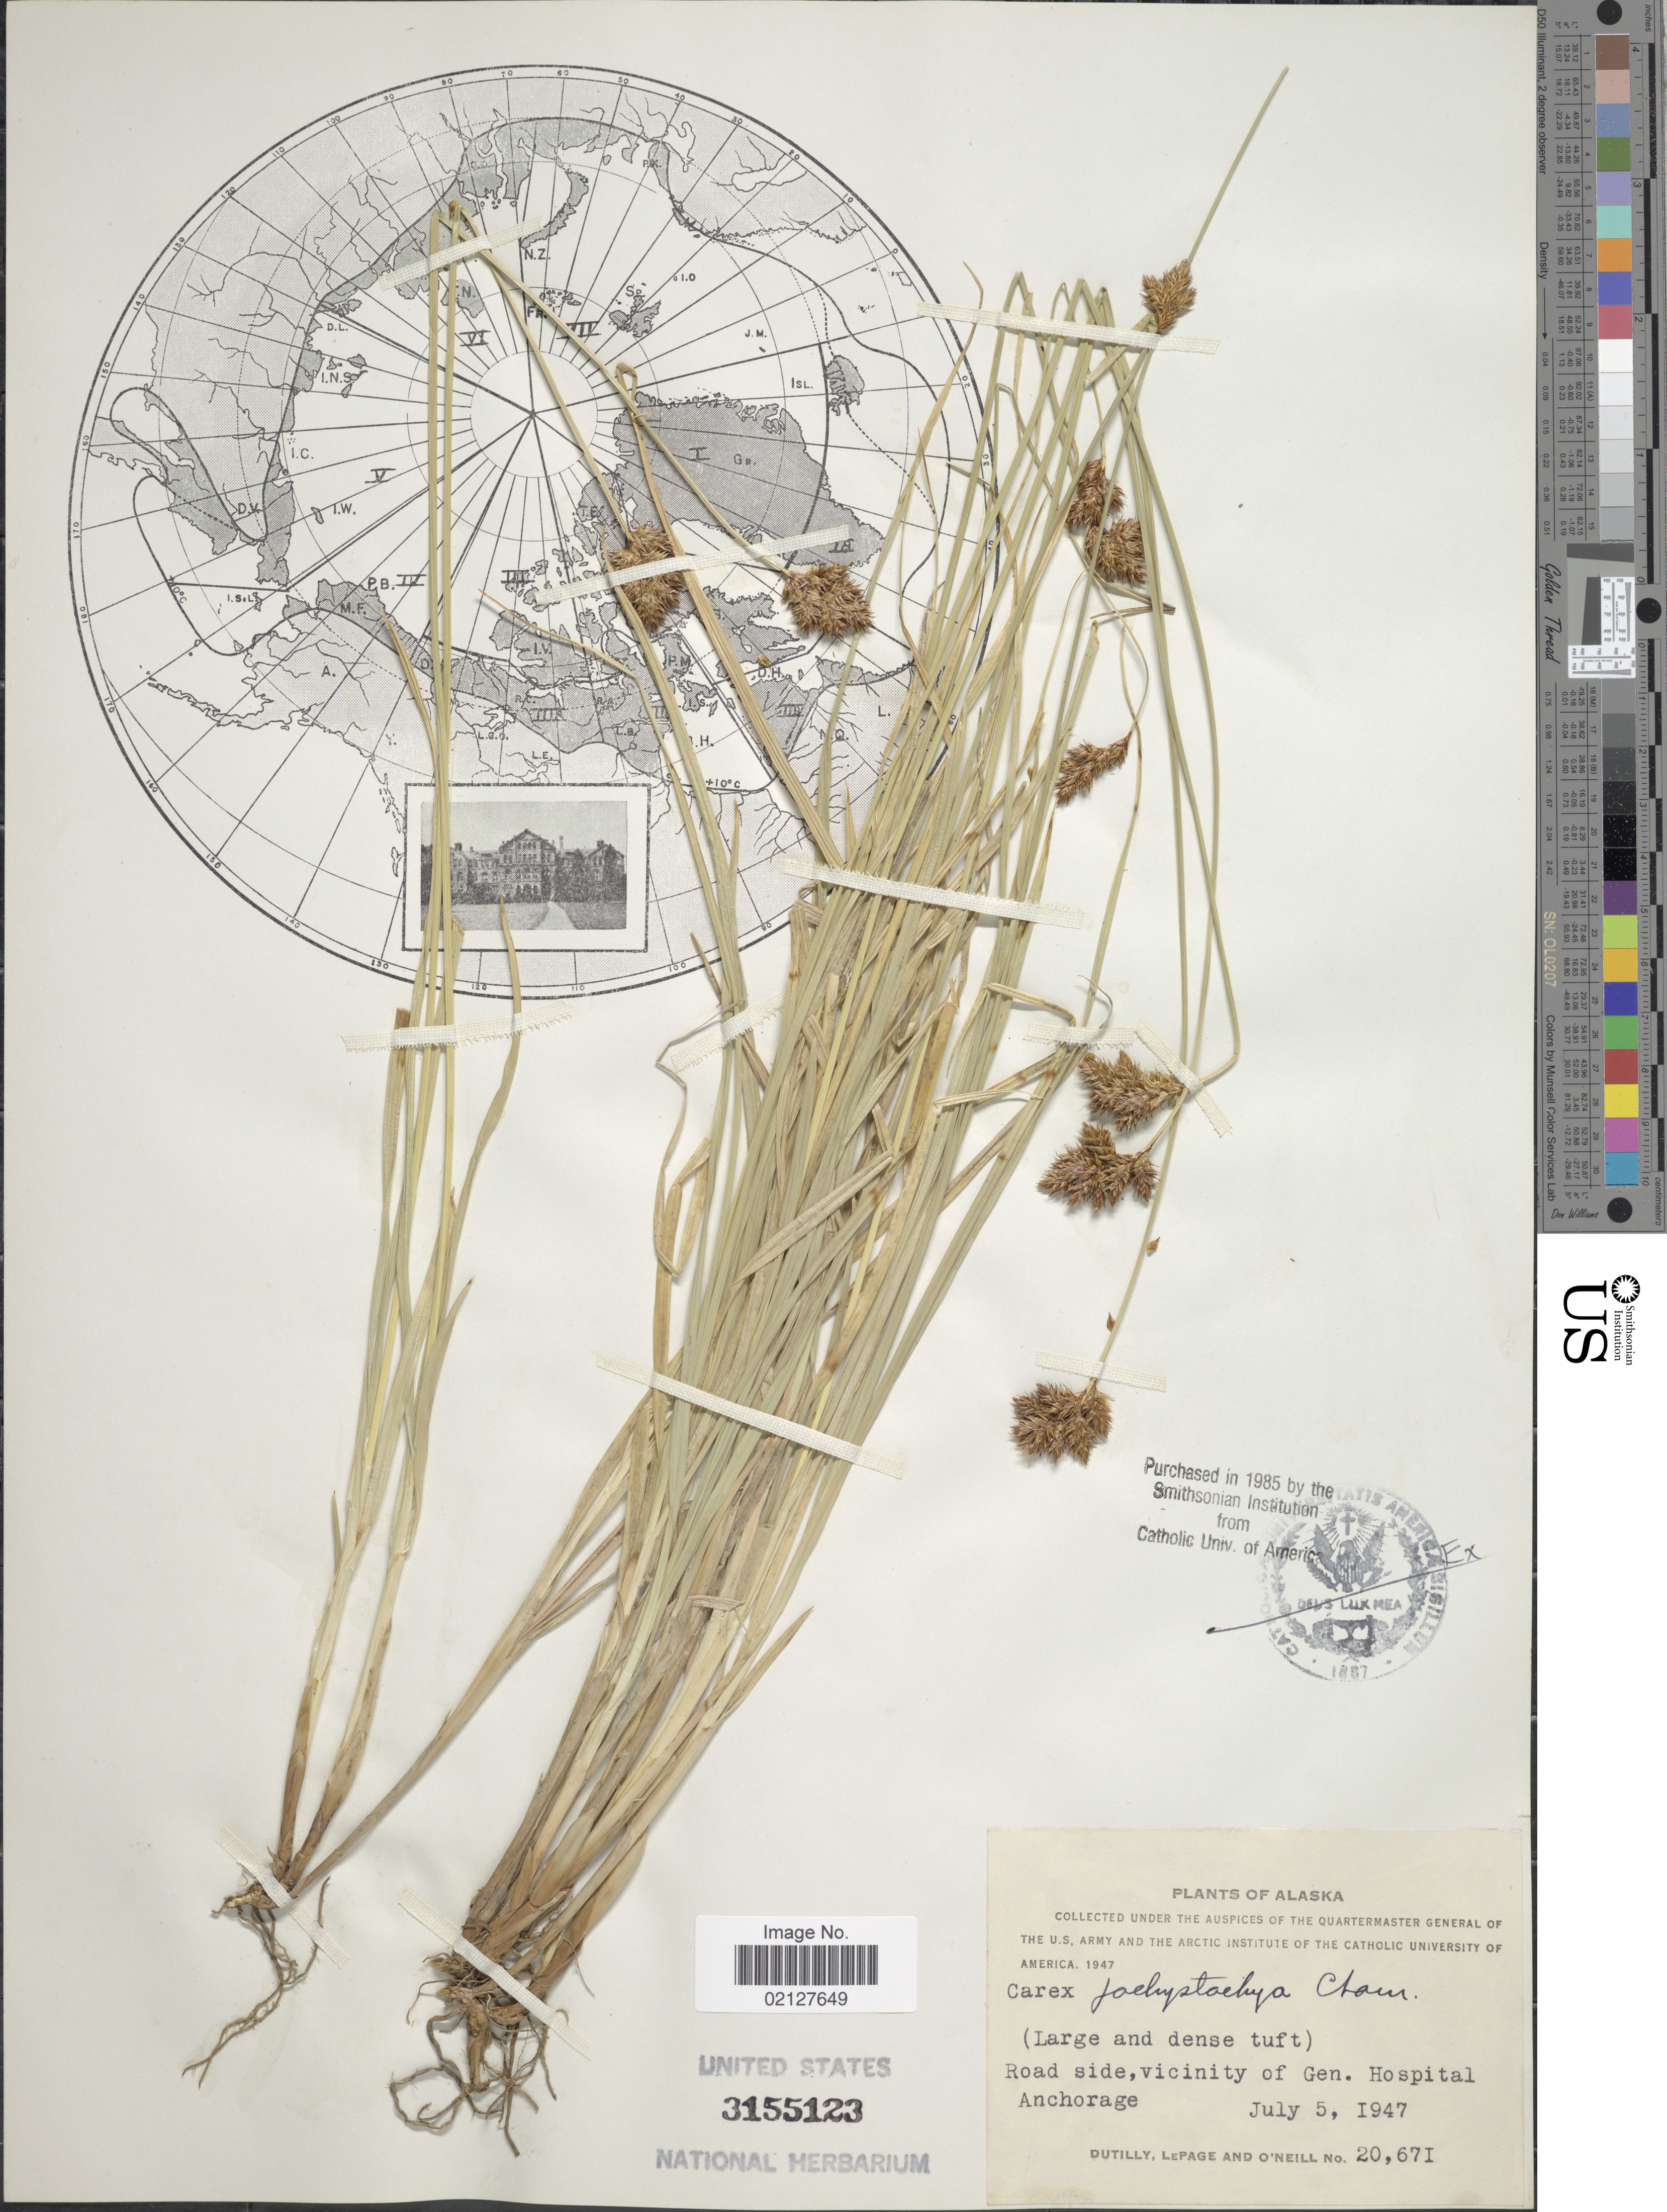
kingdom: Plantae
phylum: Tracheophyta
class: Liliopsida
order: Poales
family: Cyperaceae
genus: Carex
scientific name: Carex pachystachya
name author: Cham. ex Steud.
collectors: -. Dutilly, -. LePage & O' Neill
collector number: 20671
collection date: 1947-07-05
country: United States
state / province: Alaska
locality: Vicinity of Gen. Hospital. Anchorage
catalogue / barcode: US 3155123